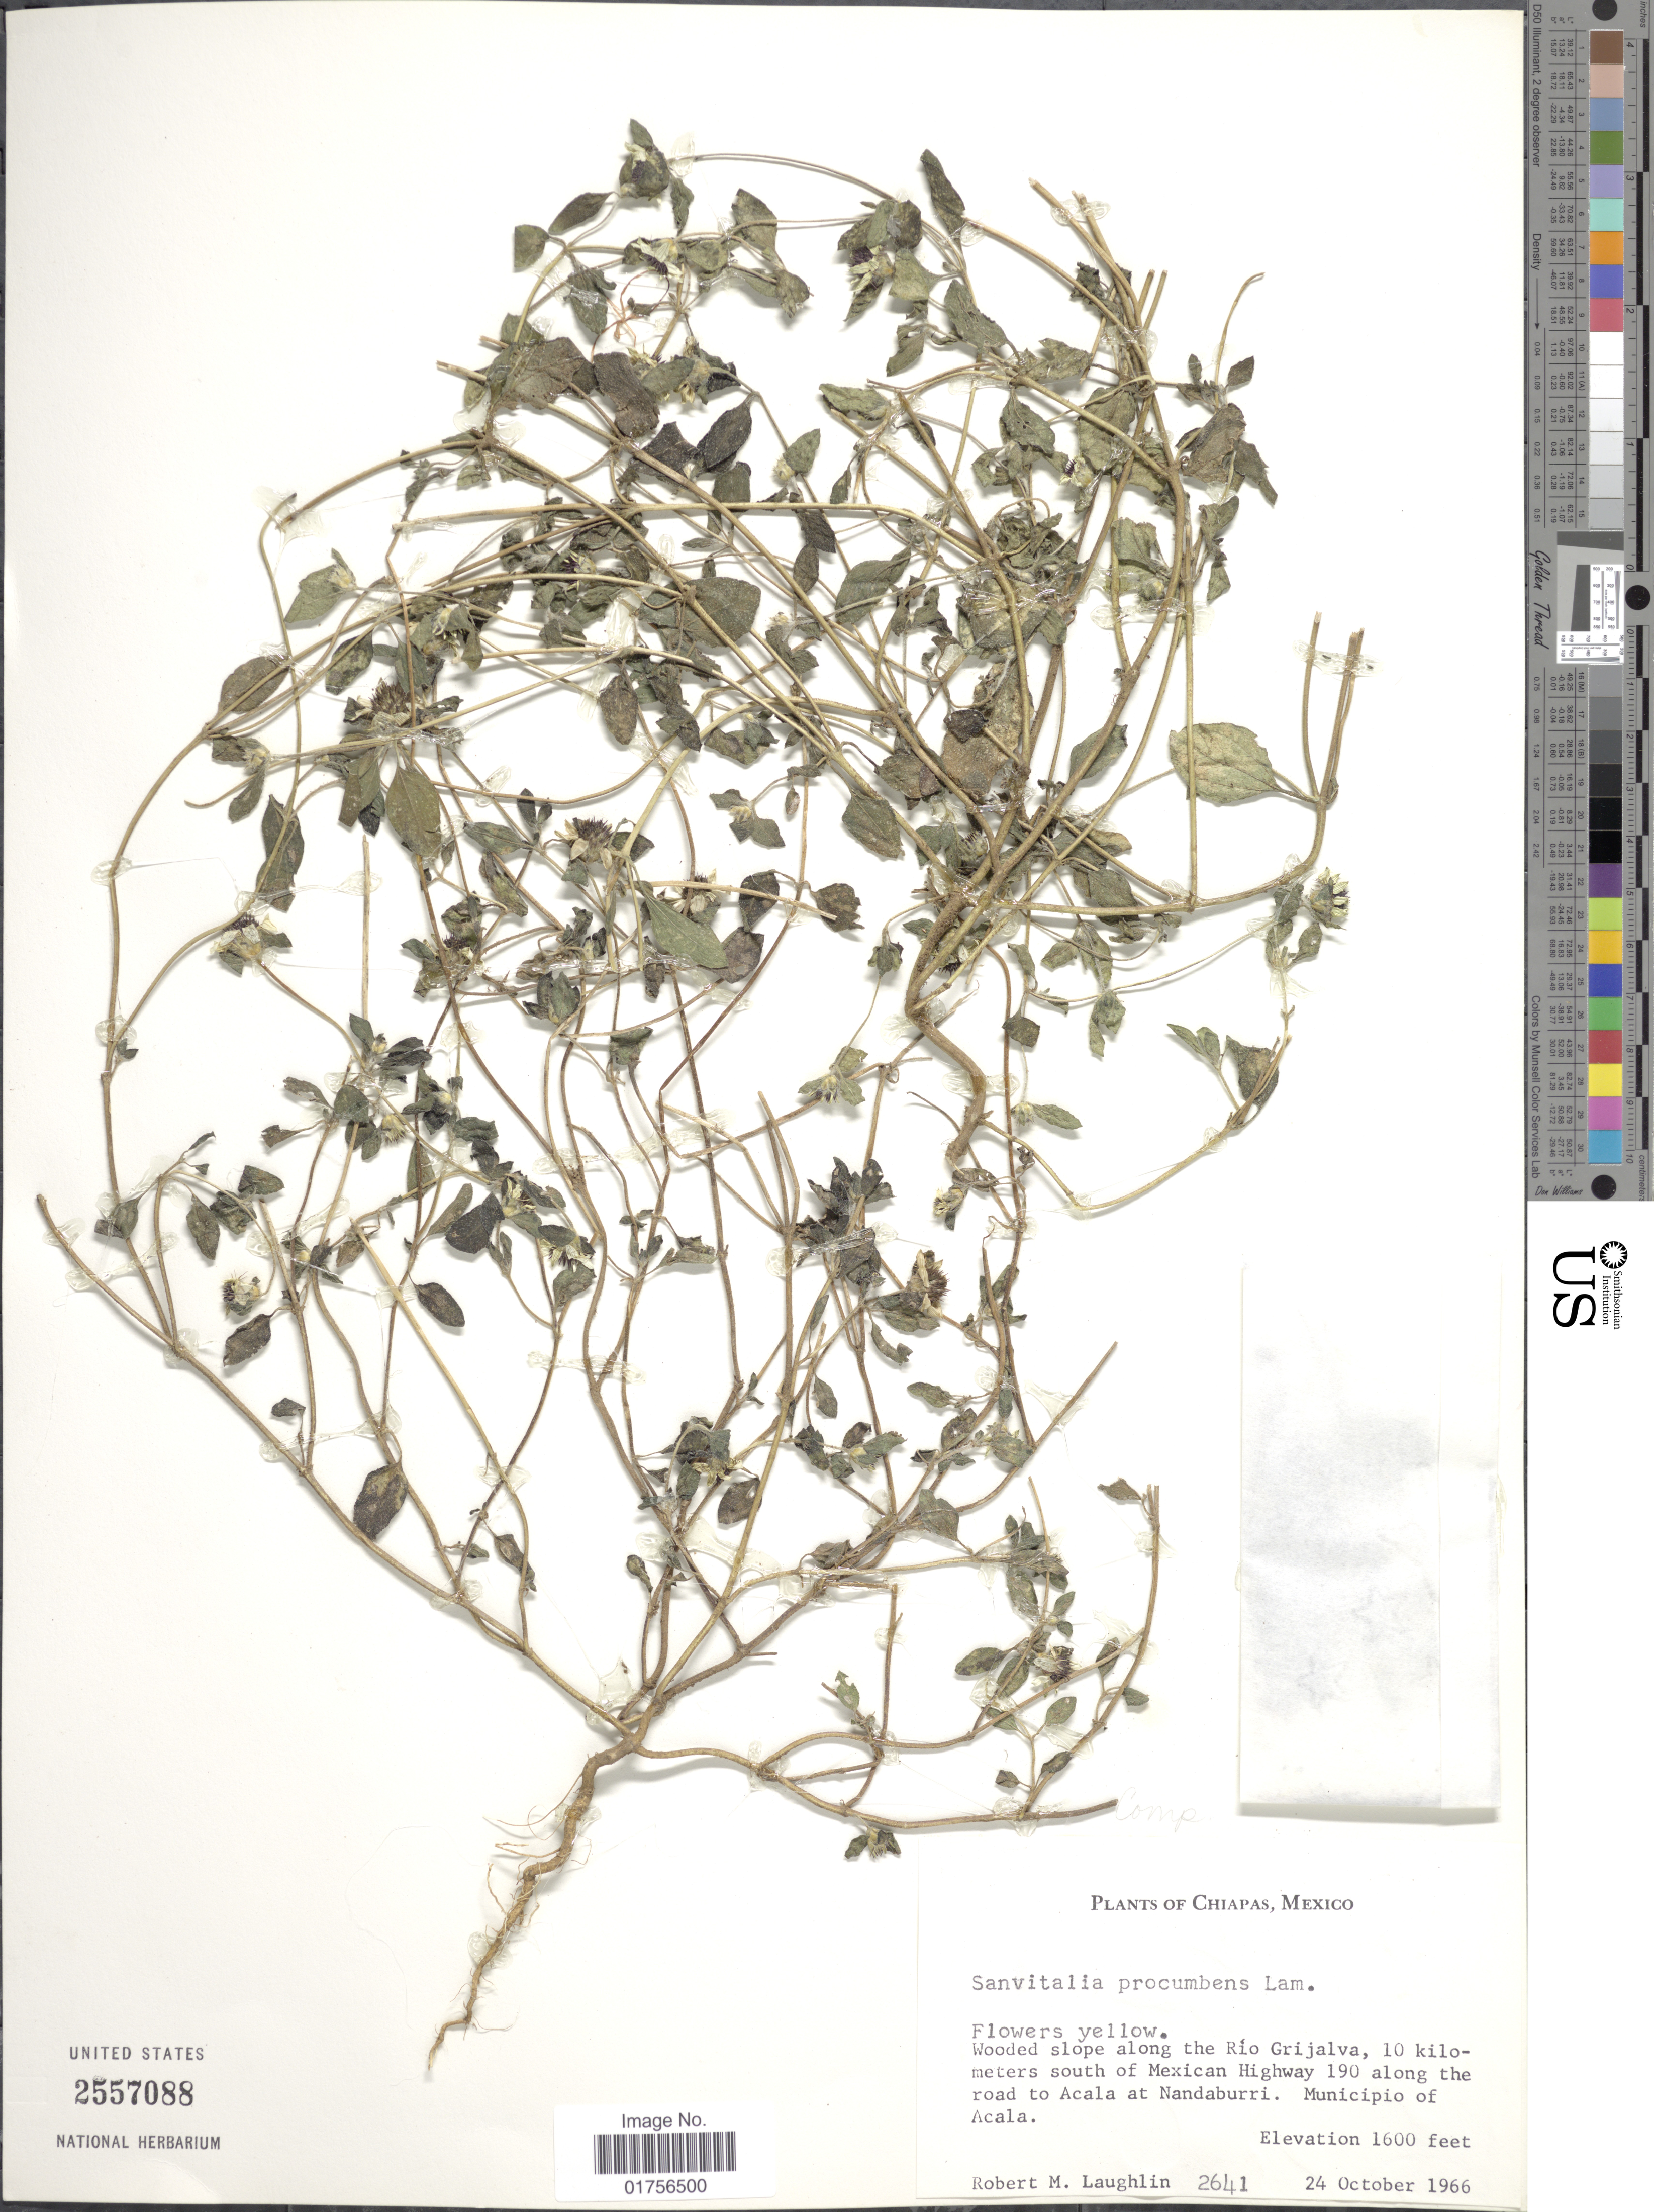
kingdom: Plantae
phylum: Tracheophyta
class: Magnoliopsida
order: Asterales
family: Asteraceae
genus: Sanvitalia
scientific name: Sanvitalia procumbens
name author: Lam.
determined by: Skibicki, Samuel V.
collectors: R. M. Laughlin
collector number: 2641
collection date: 1966-10-24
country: Mexico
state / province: Chiapas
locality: Wooded slope along the Rio Grijalva, 10 kilometers south of Mexican Highway 190 along the road to Acala at Nandaburri, Municipio of Acala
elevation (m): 488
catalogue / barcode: US 2557088